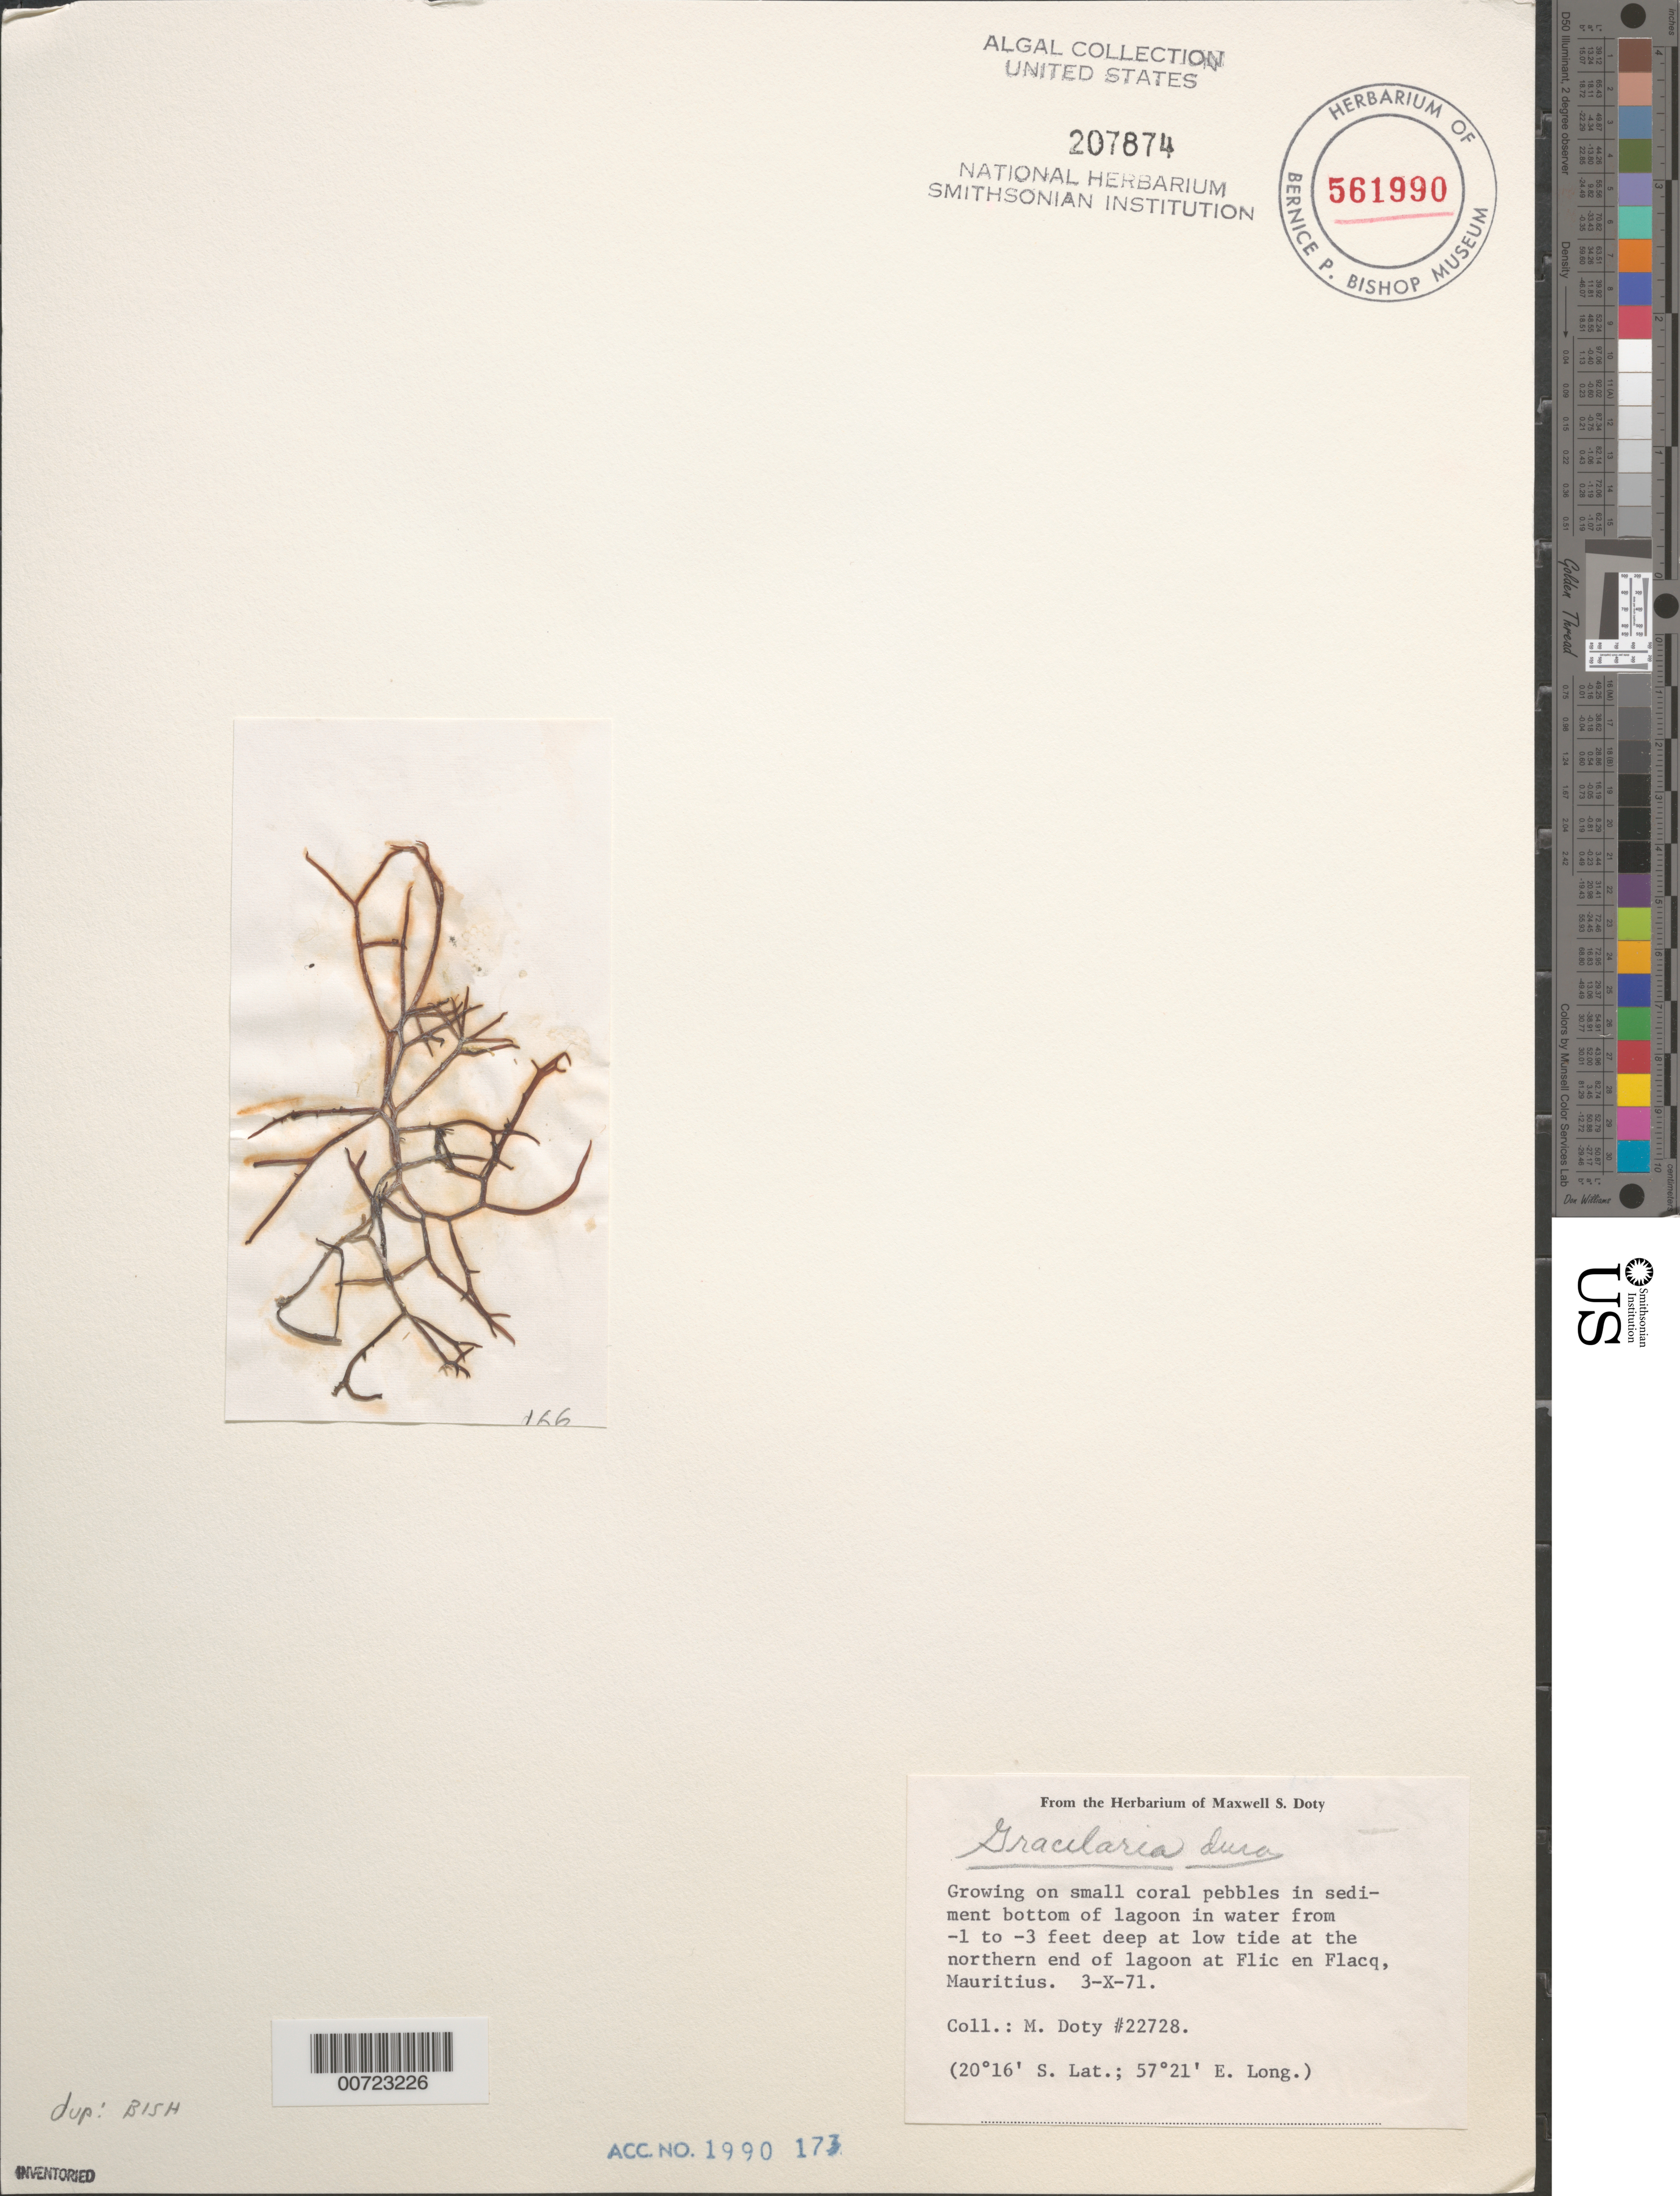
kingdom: Plantae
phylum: Rhodophyta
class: Florideophyceae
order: Gracilariales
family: Gracilariaceae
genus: Gracilaria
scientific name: Gracilaria dura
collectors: M. S. Doty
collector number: MSD 22728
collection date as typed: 03 Oct 1971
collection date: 1971-10-03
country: Mauritius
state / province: Black River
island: Mauritius Island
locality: Flic-en-Flacq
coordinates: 20 16' S. Lat., 57 21' E. Long.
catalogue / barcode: US 207874